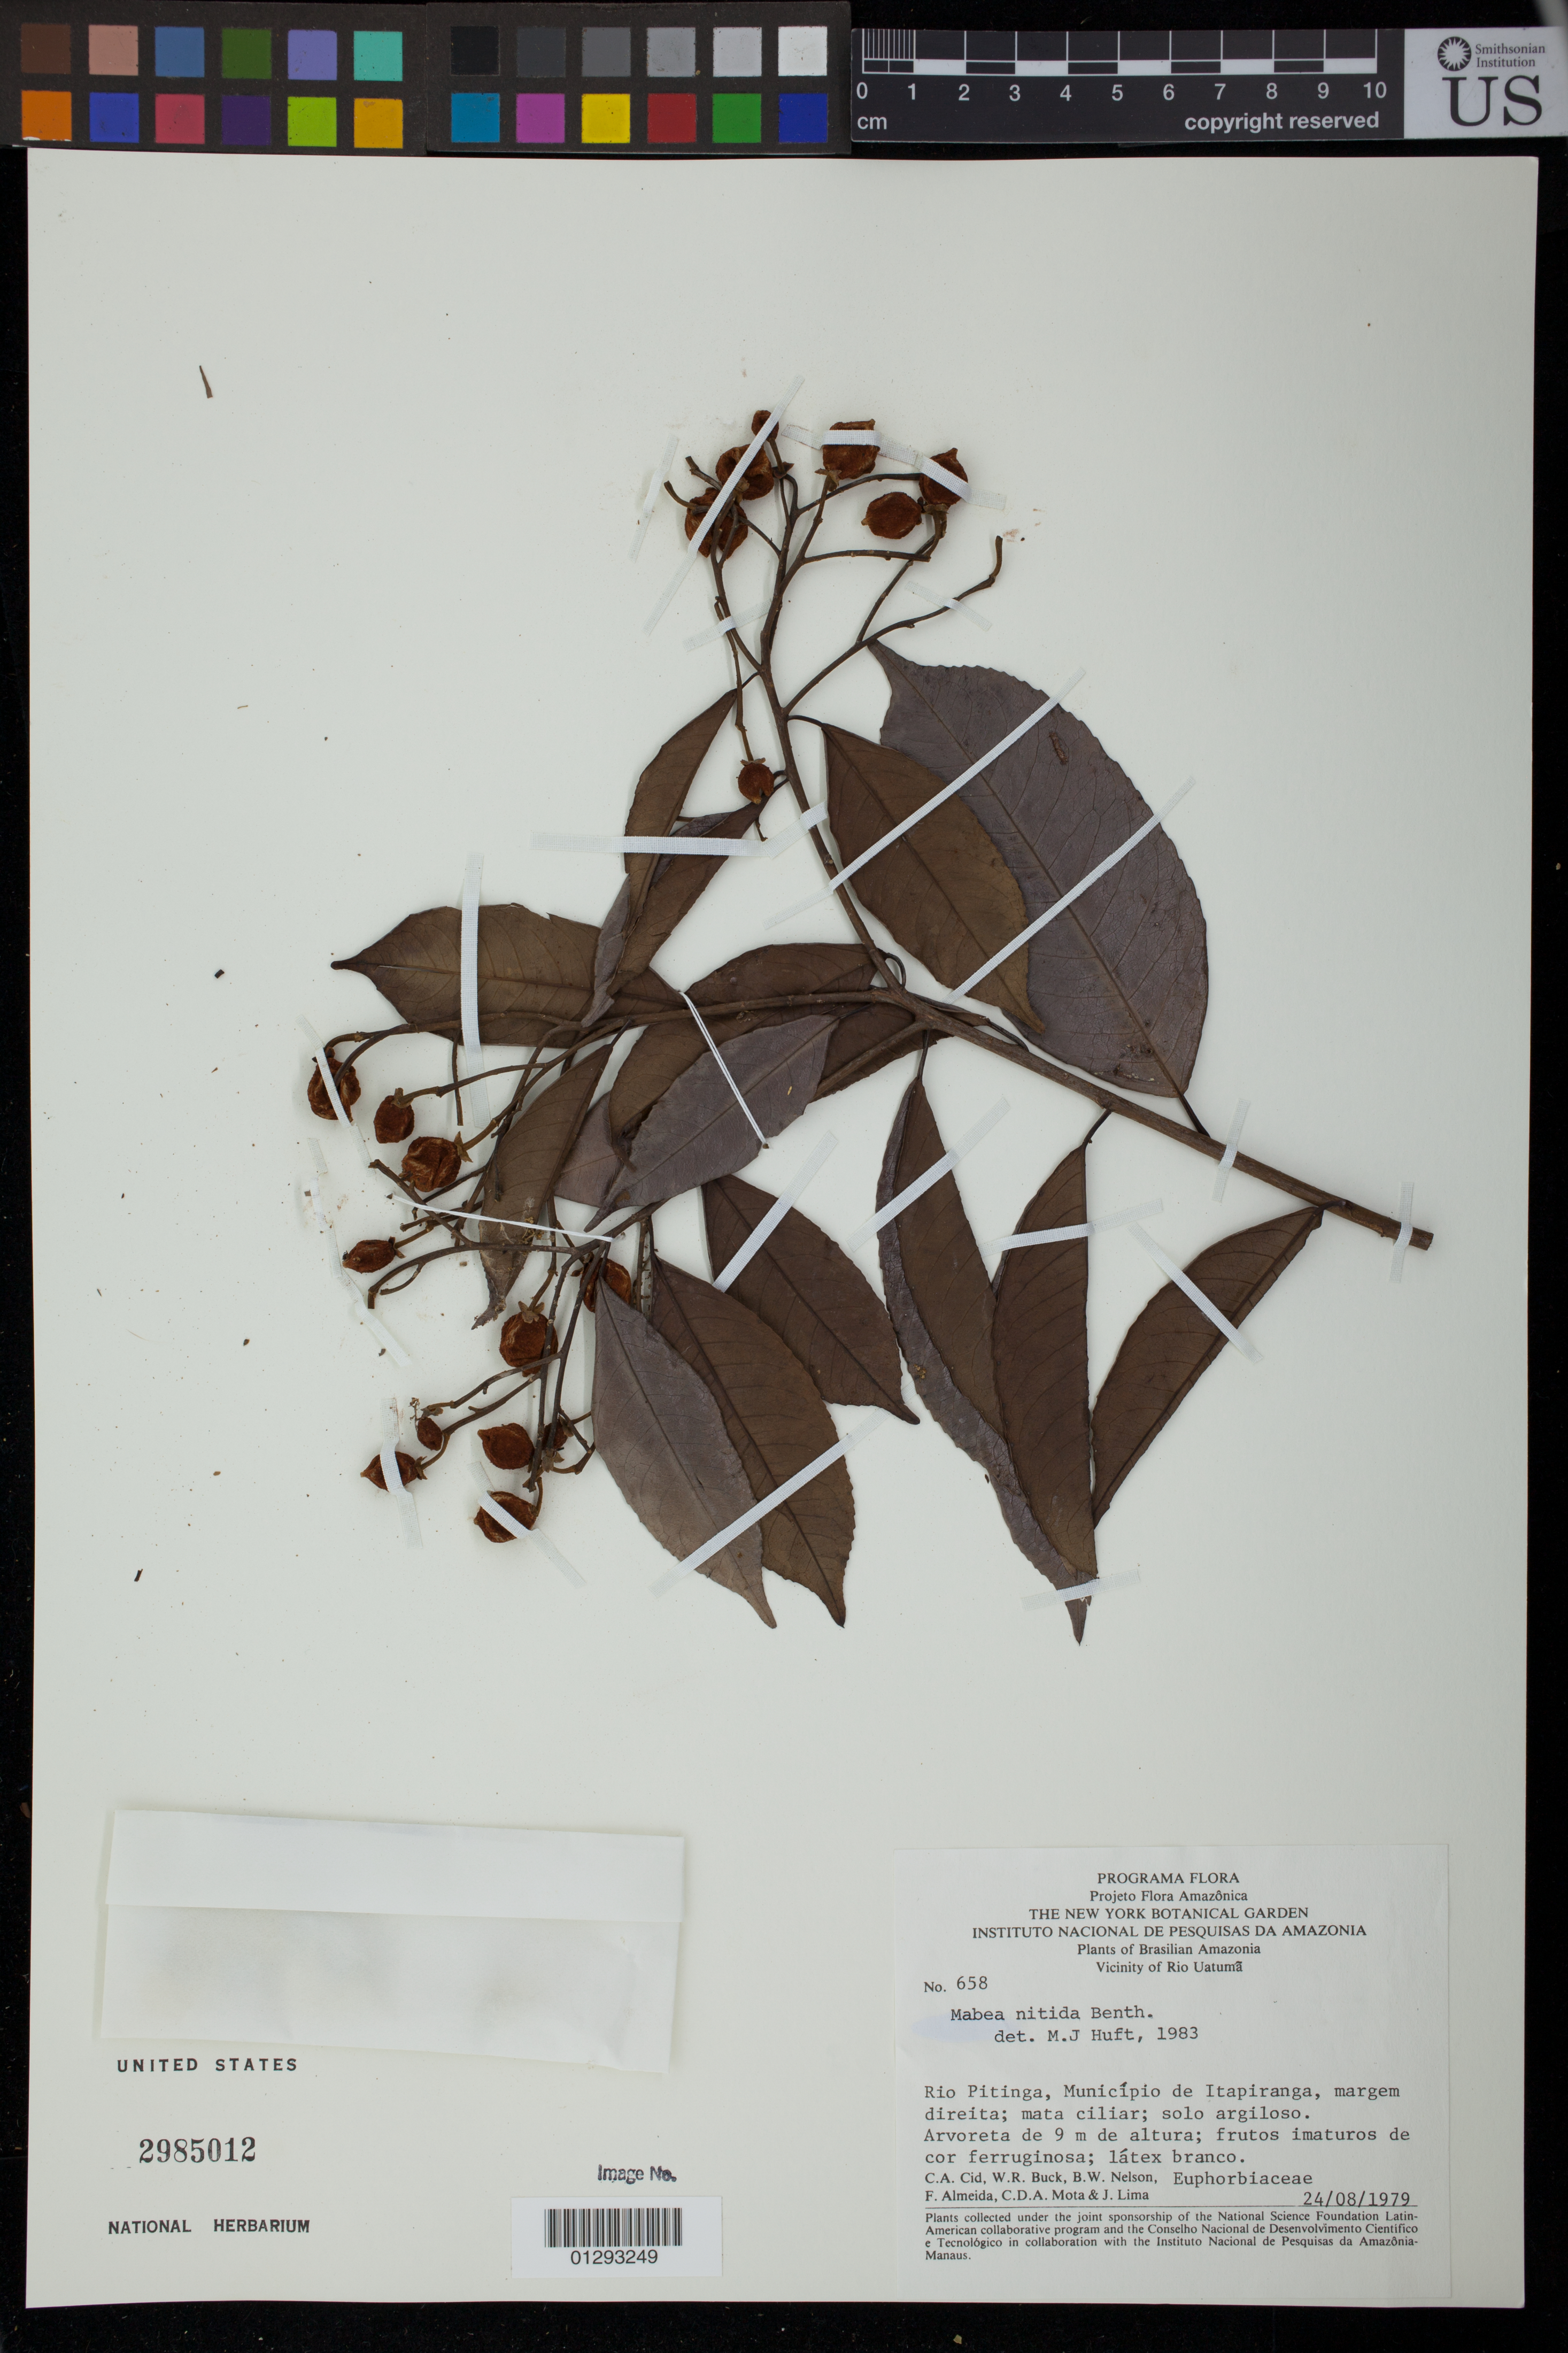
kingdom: Plantae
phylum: Tracheophyta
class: Magnoliopsida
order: Malpighiales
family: Euphorbiaceae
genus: Mabea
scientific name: Mabea nitida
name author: Spruce ex Benth.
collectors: C. A. Cid Ferreira, W. R. Buck, B. W. Nelson, F. Almeda, C. D. A. Mota & J. Lima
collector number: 658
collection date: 1979-08-24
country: Brazil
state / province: Amazonas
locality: Rio Pitinga, Municipio de Itapirange, margem direita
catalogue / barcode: US 2985012